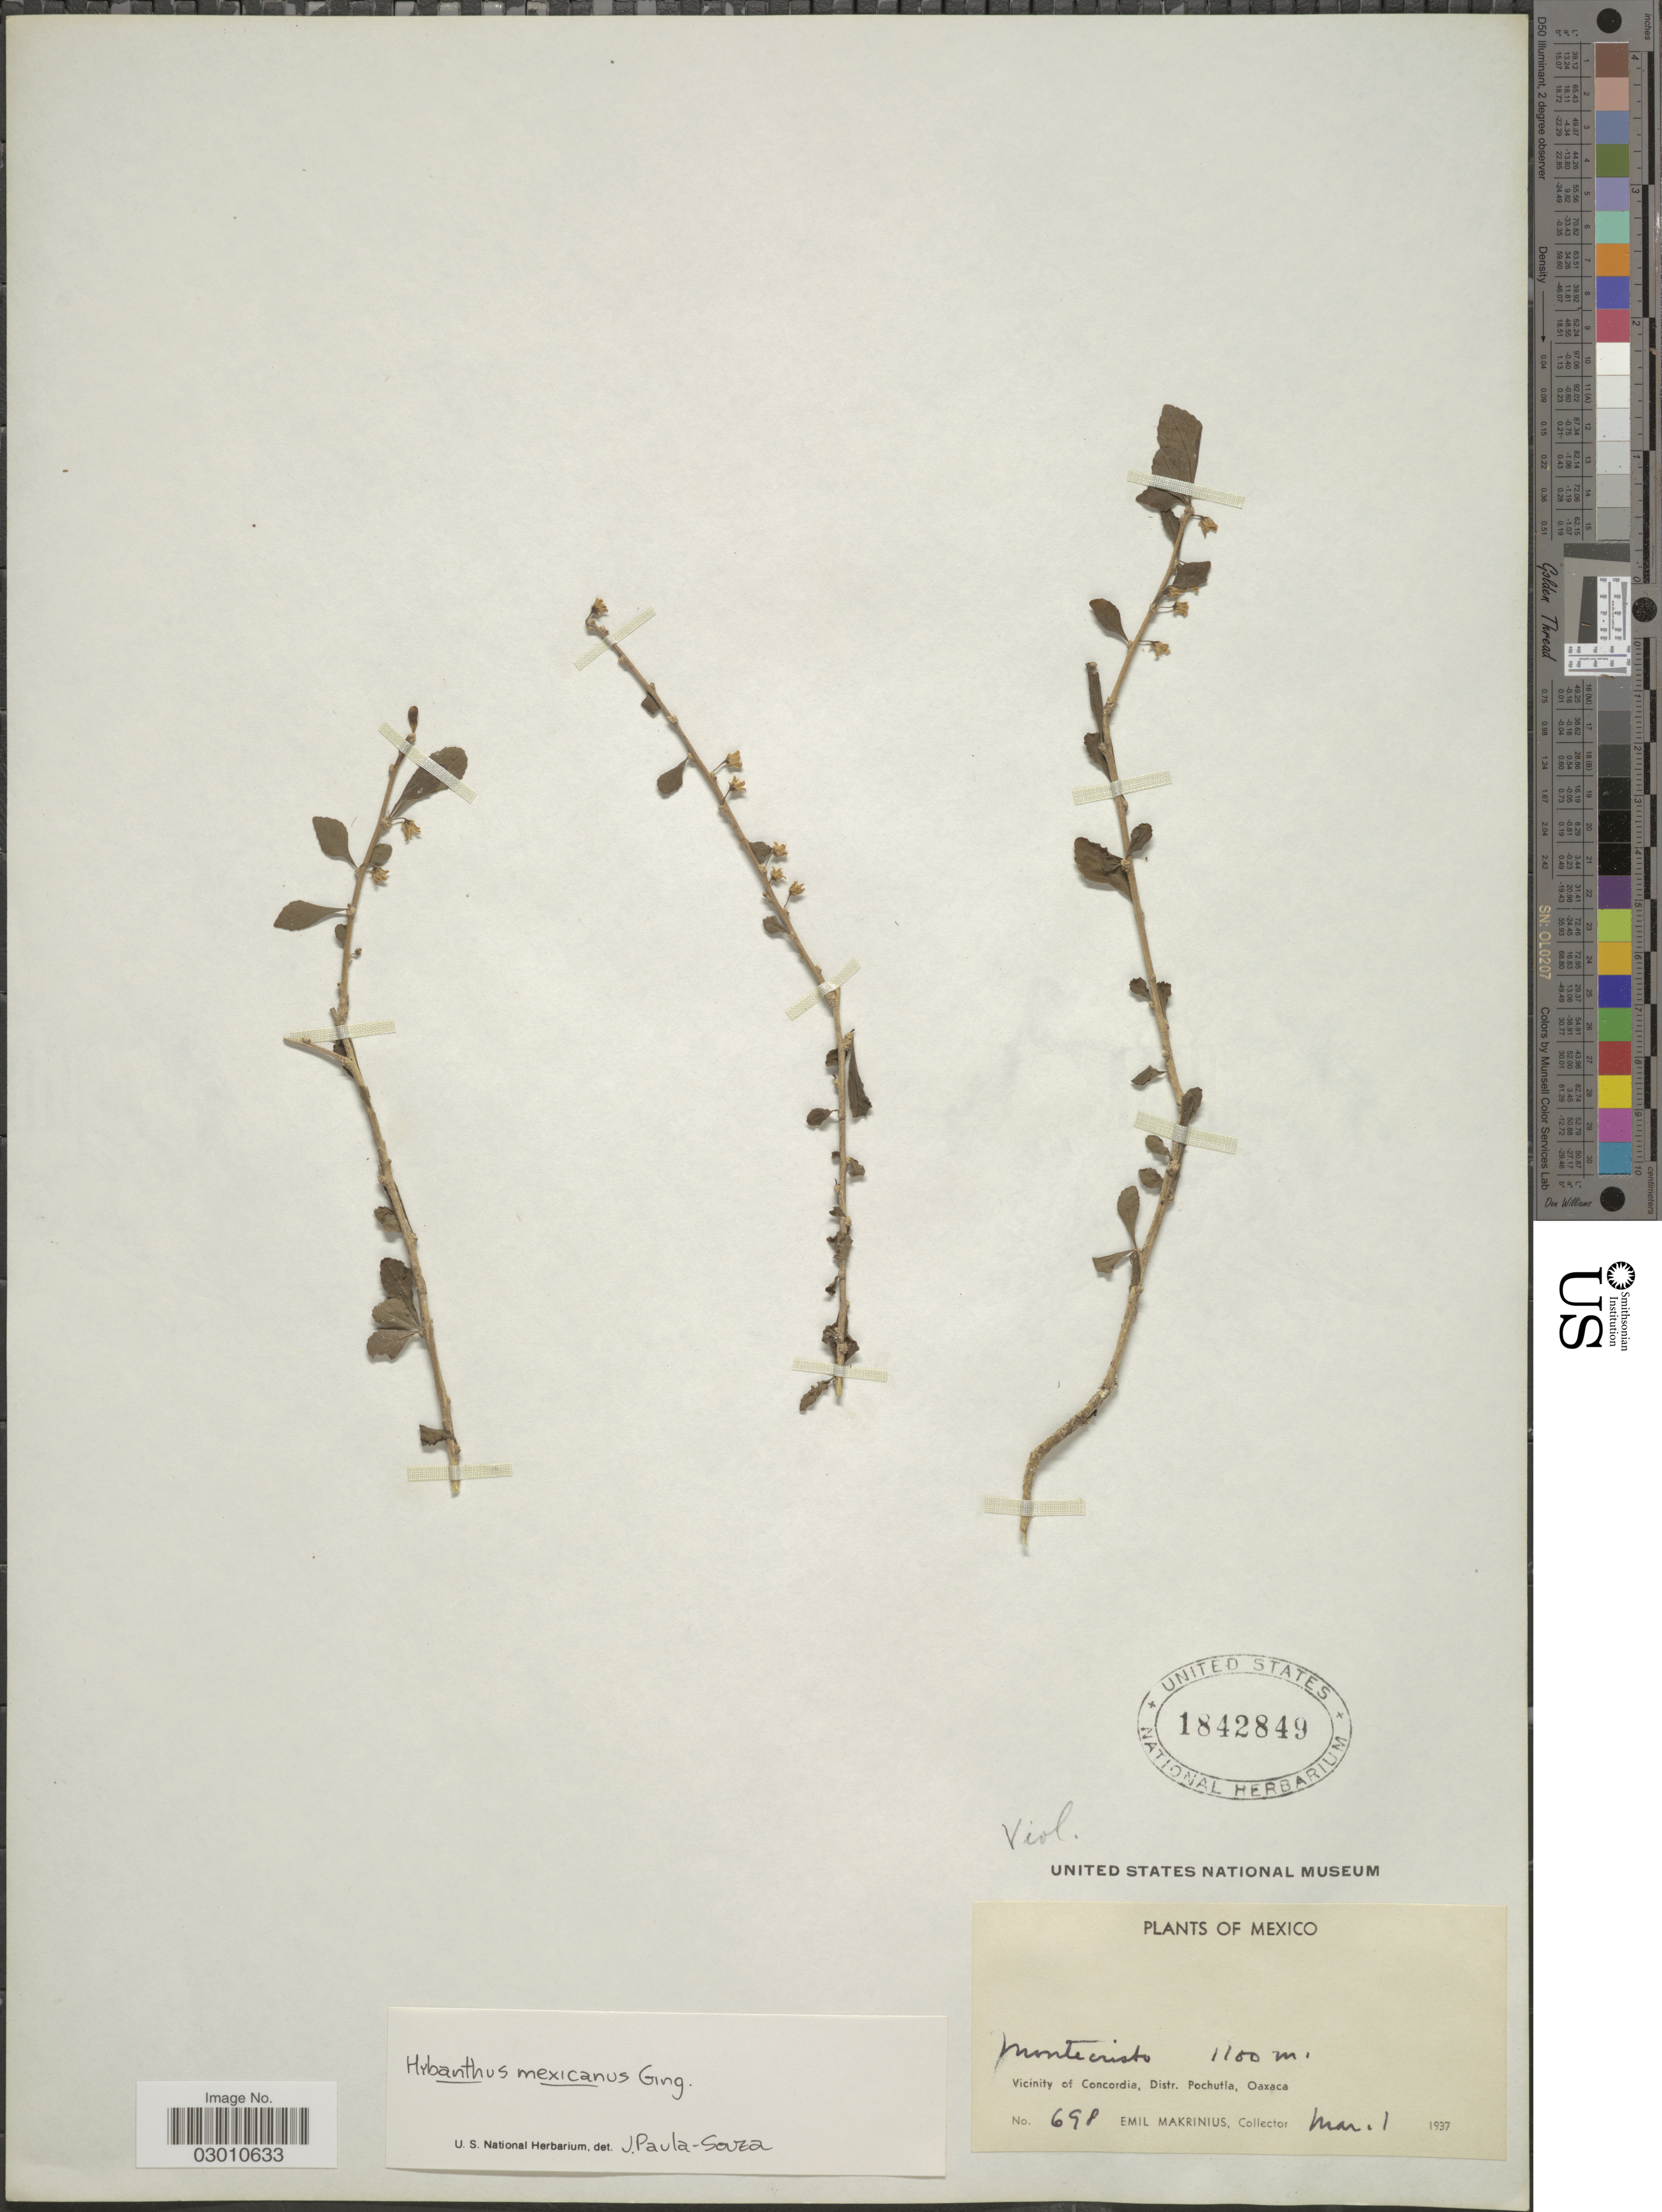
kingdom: Plantae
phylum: Tracheophyta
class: Magnoliopsida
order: Malpighiales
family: Violaceae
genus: Ixchelia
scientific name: Ixchelia mexicana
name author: (Ging.) H.E. Ballard & Wahlert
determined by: Strong, Mark T., (BOT), Smithsonian Institution - National Museum of Natural History (UNITED STATES)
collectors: E. Makrinius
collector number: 698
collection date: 1937-03-01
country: Mexico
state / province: Oaxaca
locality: Montecristo. Vicinity of Concordia, Distr. Pochutla.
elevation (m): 1100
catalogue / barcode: US 1842849